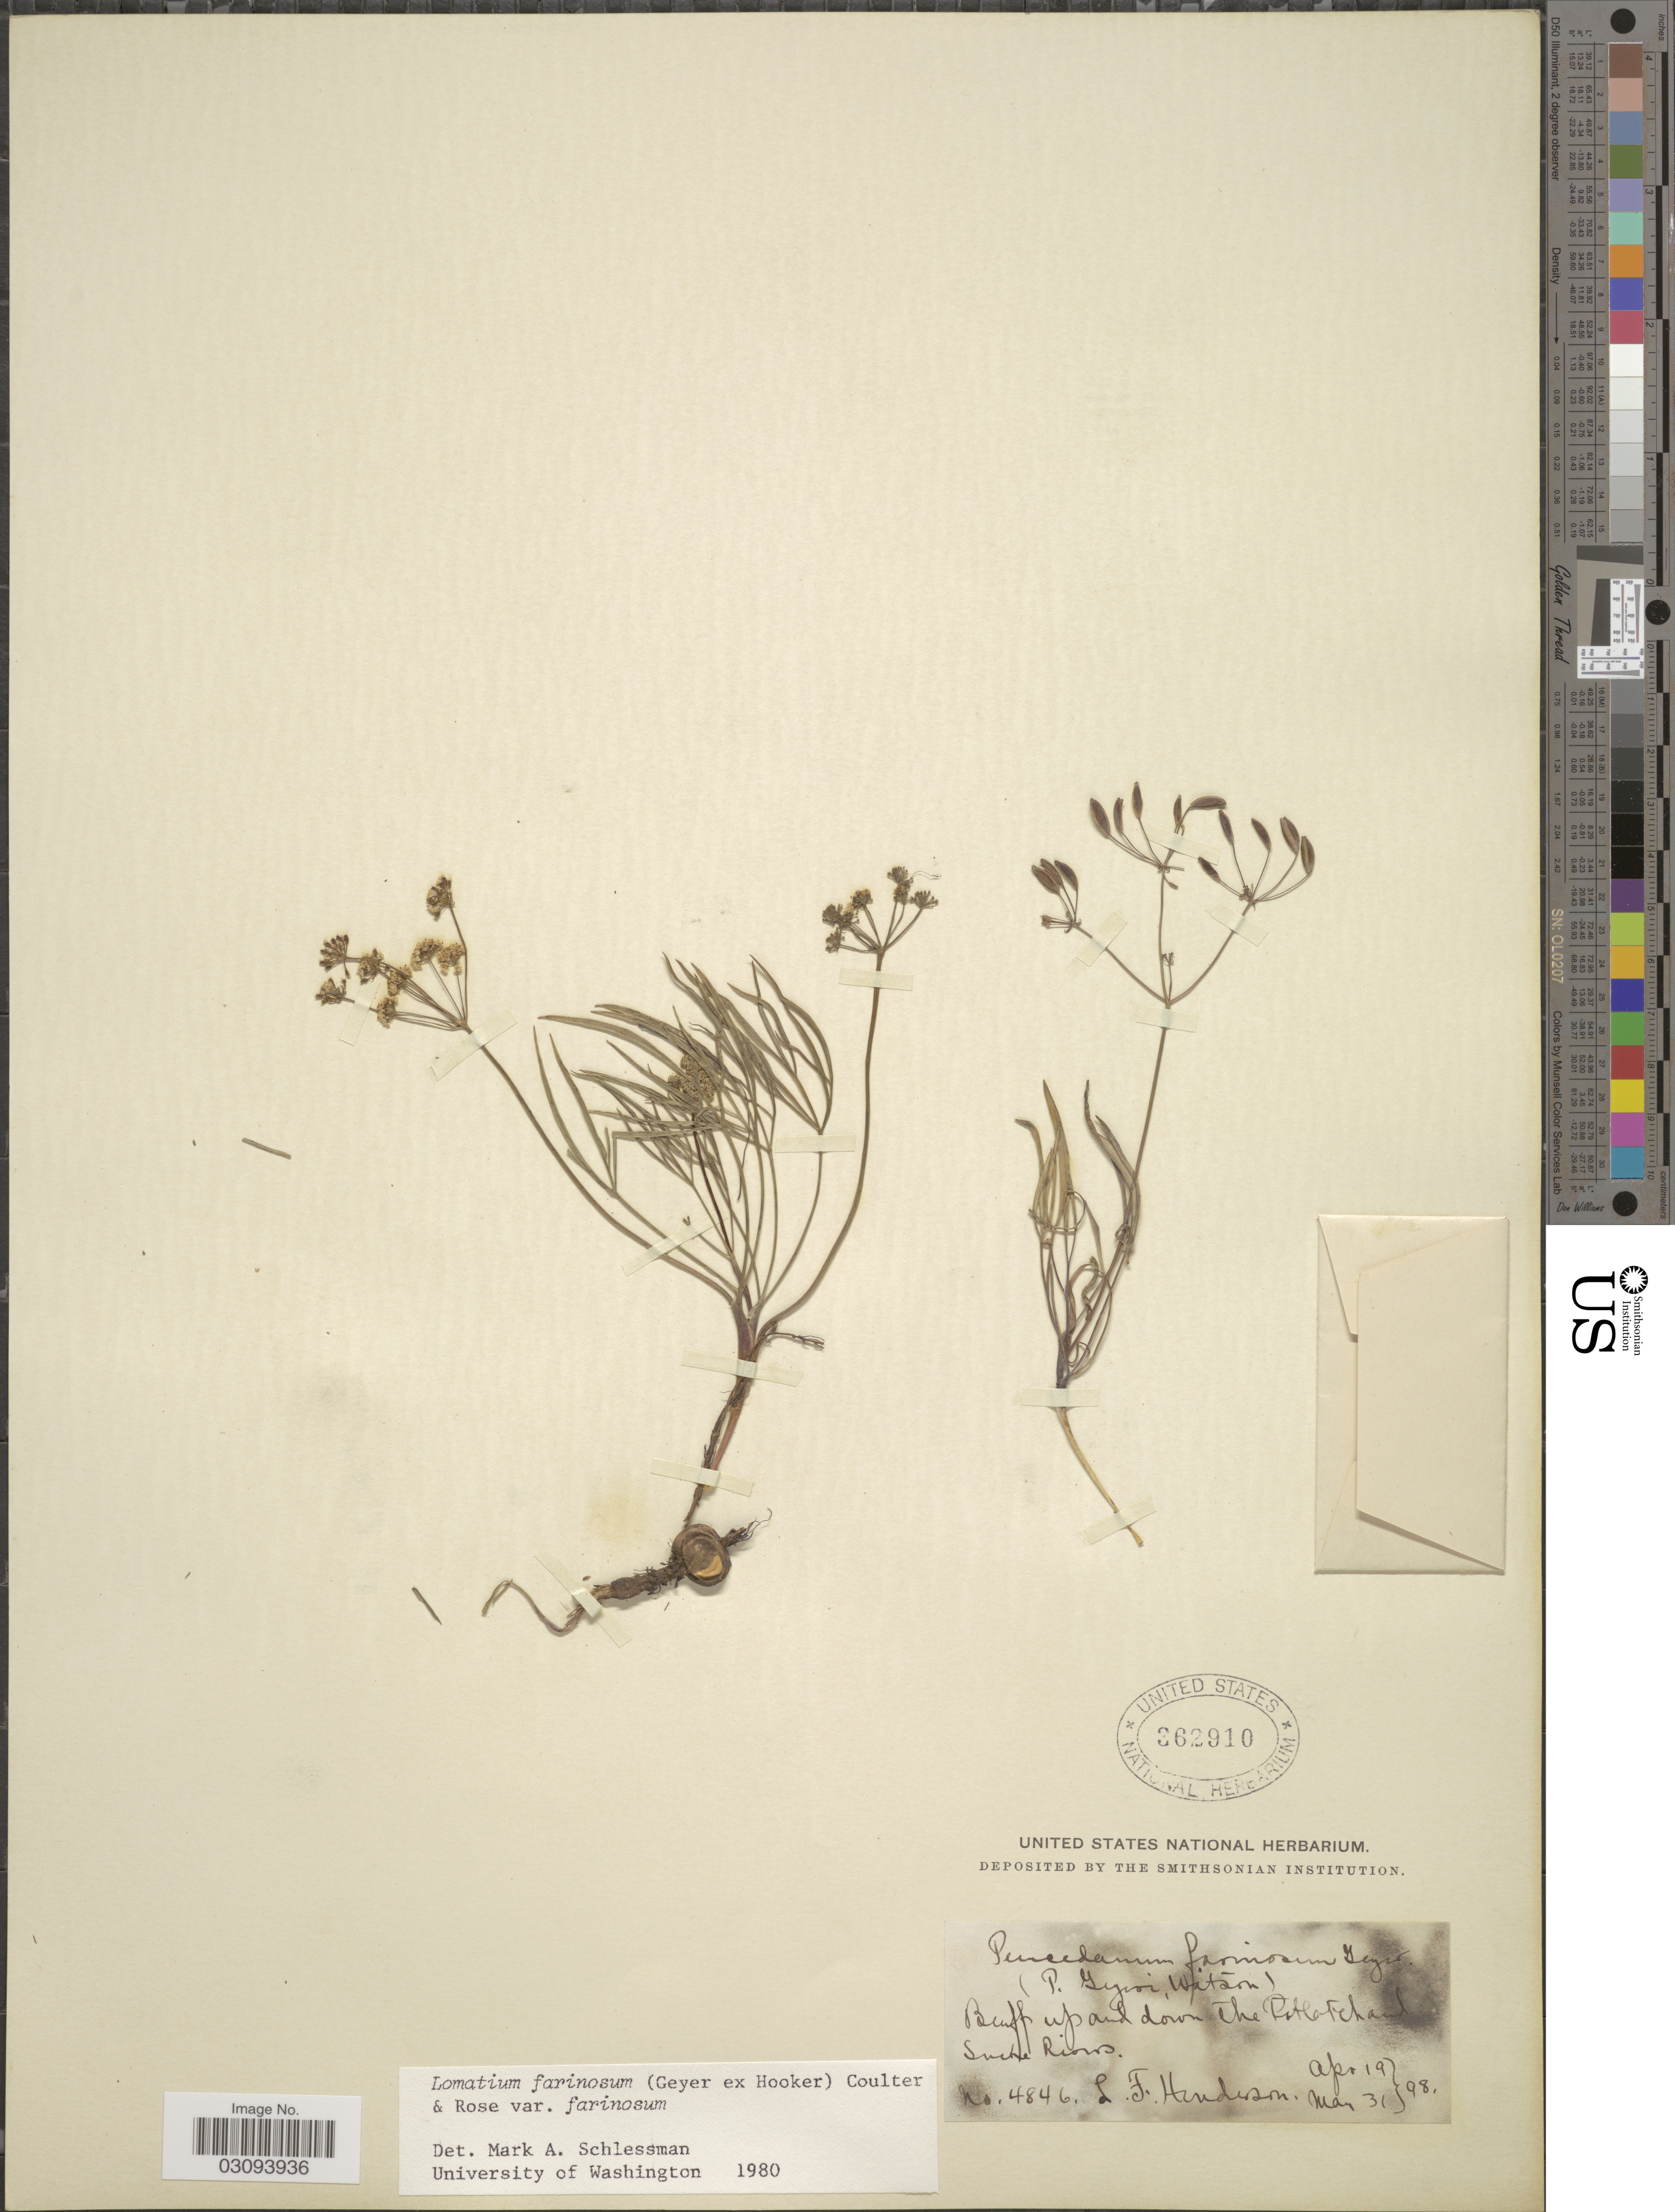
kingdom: Plantae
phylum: Tracheophyta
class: Magnoliopsida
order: Apiales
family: Apiaceae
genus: Lomatium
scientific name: Lomatium farinosum var. farinosum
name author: (Geyer) J.M. Coult. & Rose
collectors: L. Henderson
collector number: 4846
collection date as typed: Transcribed d/m/y: 19/4/98 to 31/5/98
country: United States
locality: Bluffs up and down the Potlatch and Snake Rivers.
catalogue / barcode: US 362910